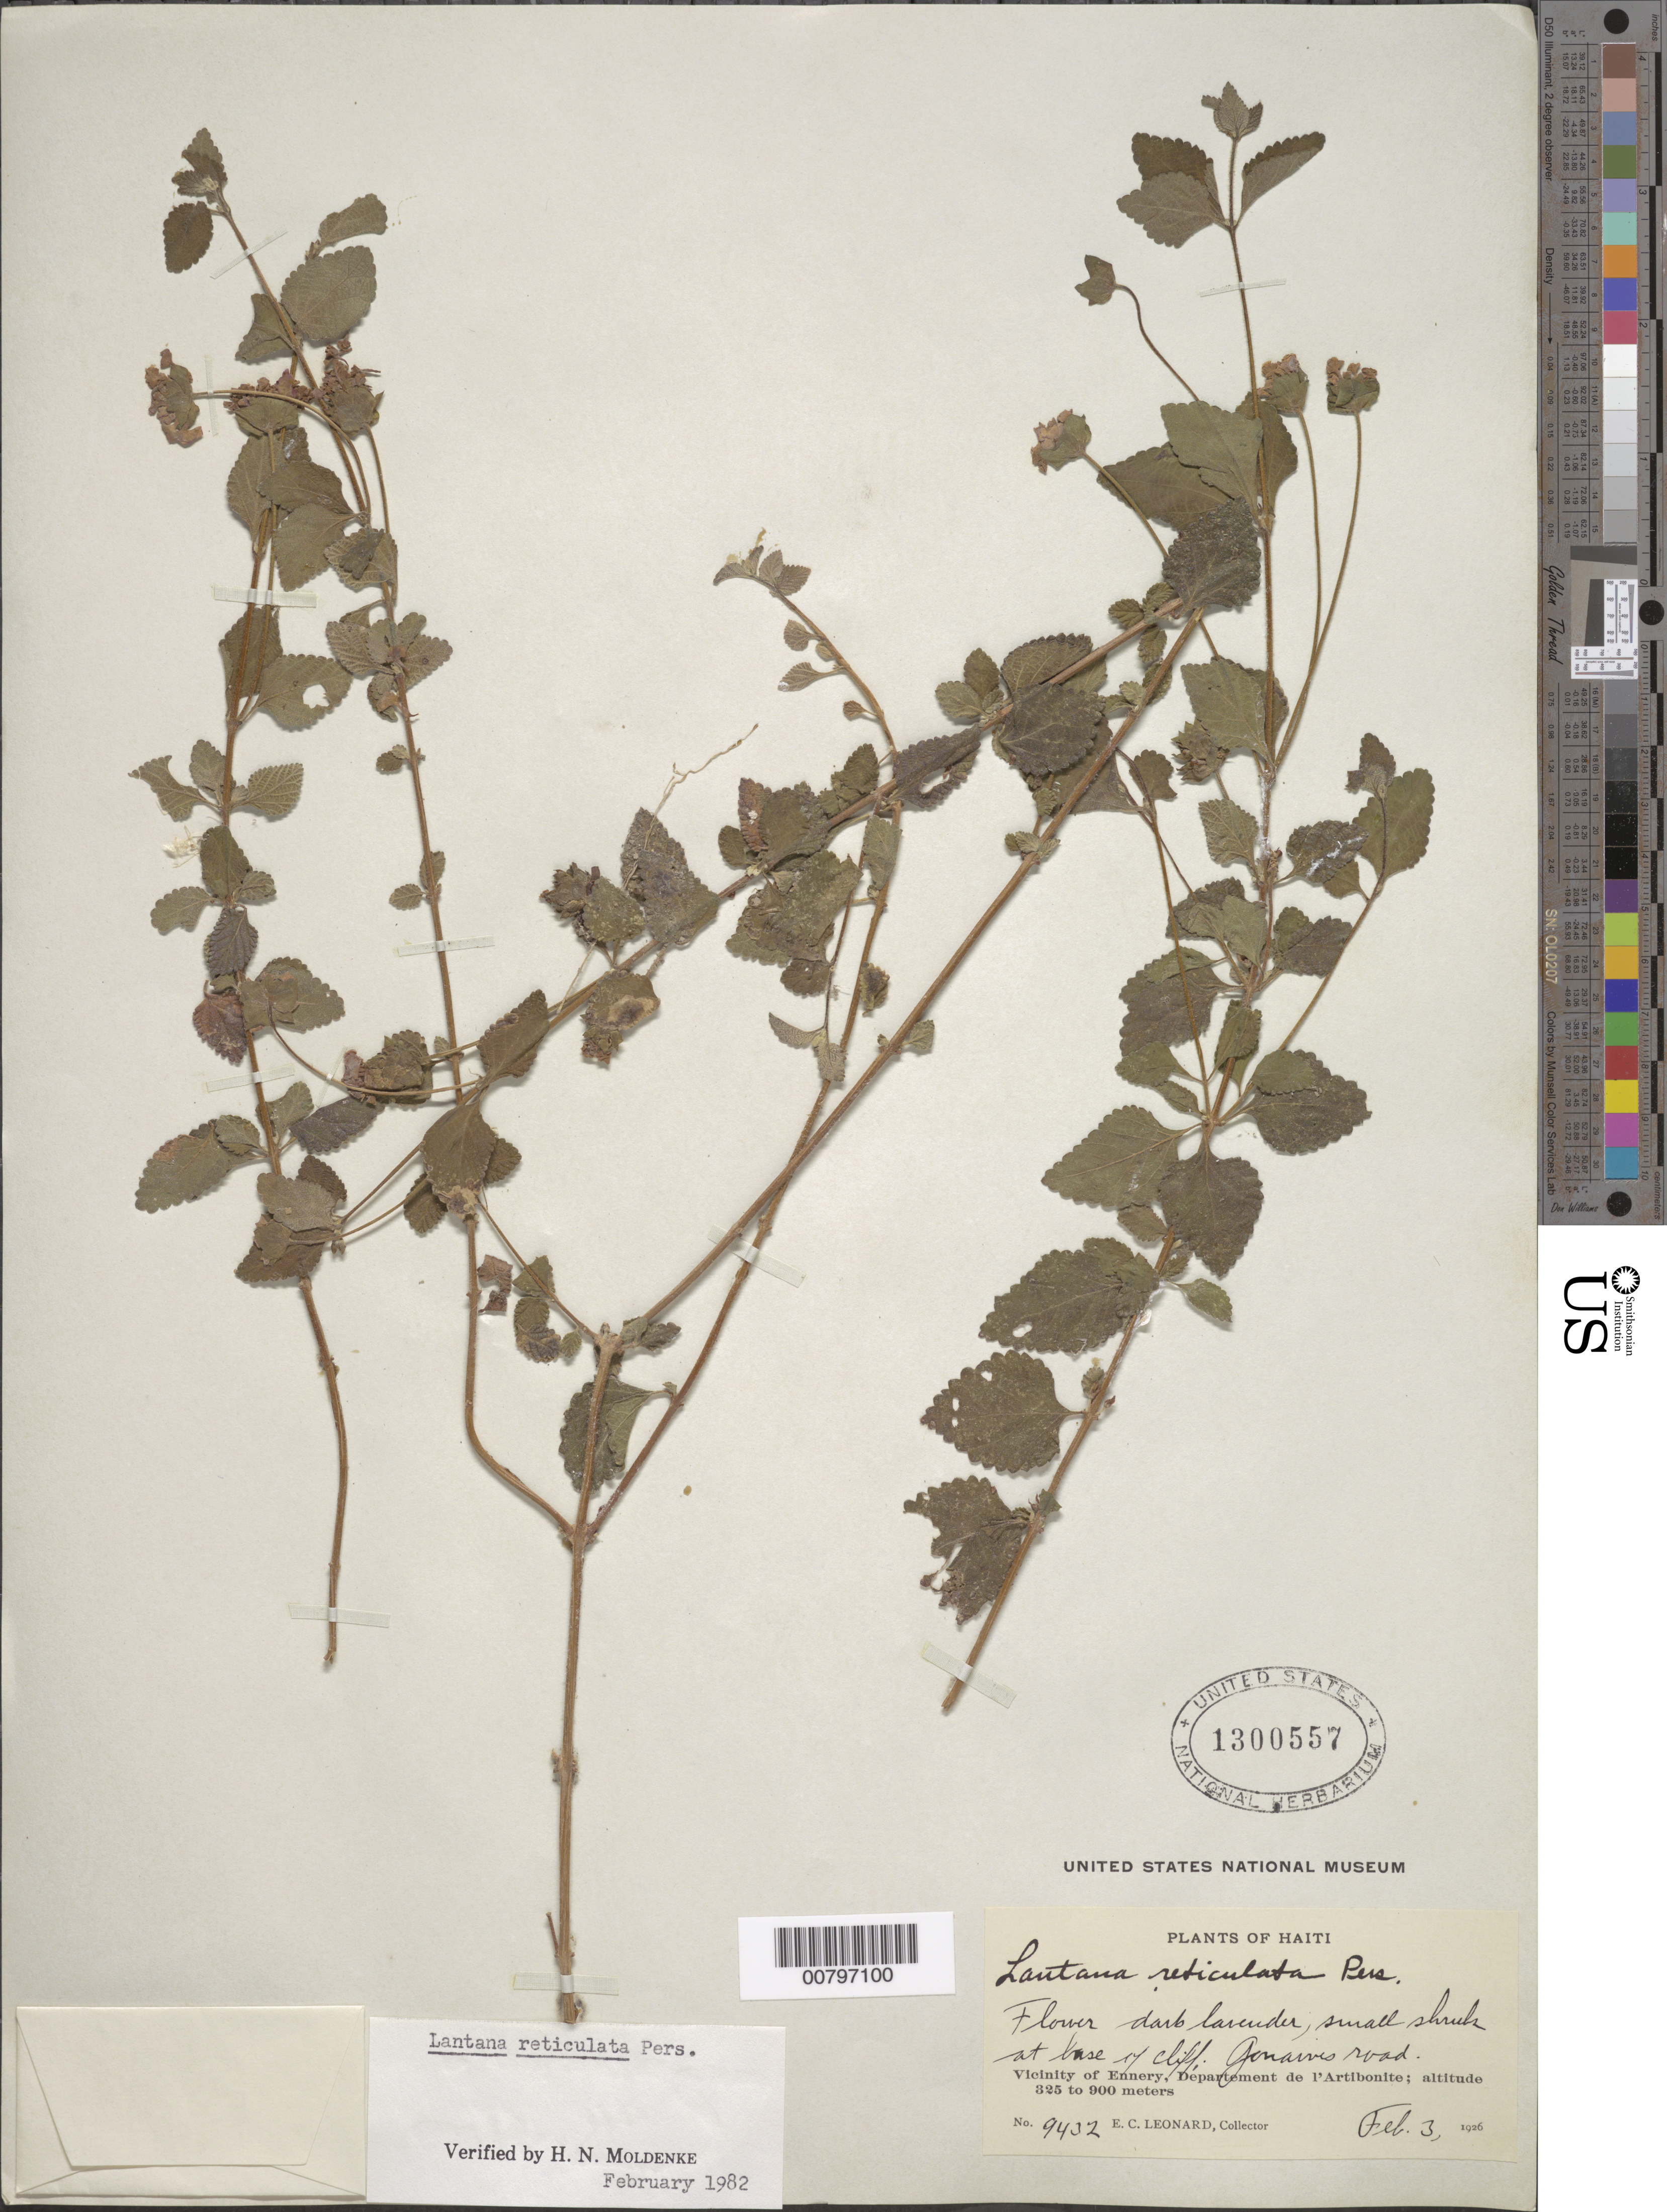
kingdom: Plantae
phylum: Tracheophyta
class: Magnoliopsida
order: Lamiales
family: Verbenaceae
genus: Lantana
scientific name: Lantana reticulata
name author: Pers.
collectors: E. C. Leonard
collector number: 9432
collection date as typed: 03 Feb 1926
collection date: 1926-02-03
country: Haiti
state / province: Artibonite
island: Hispaniola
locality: Vicinity of Ennery, Gonaives Road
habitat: At base of cliff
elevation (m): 325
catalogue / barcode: US 1300557